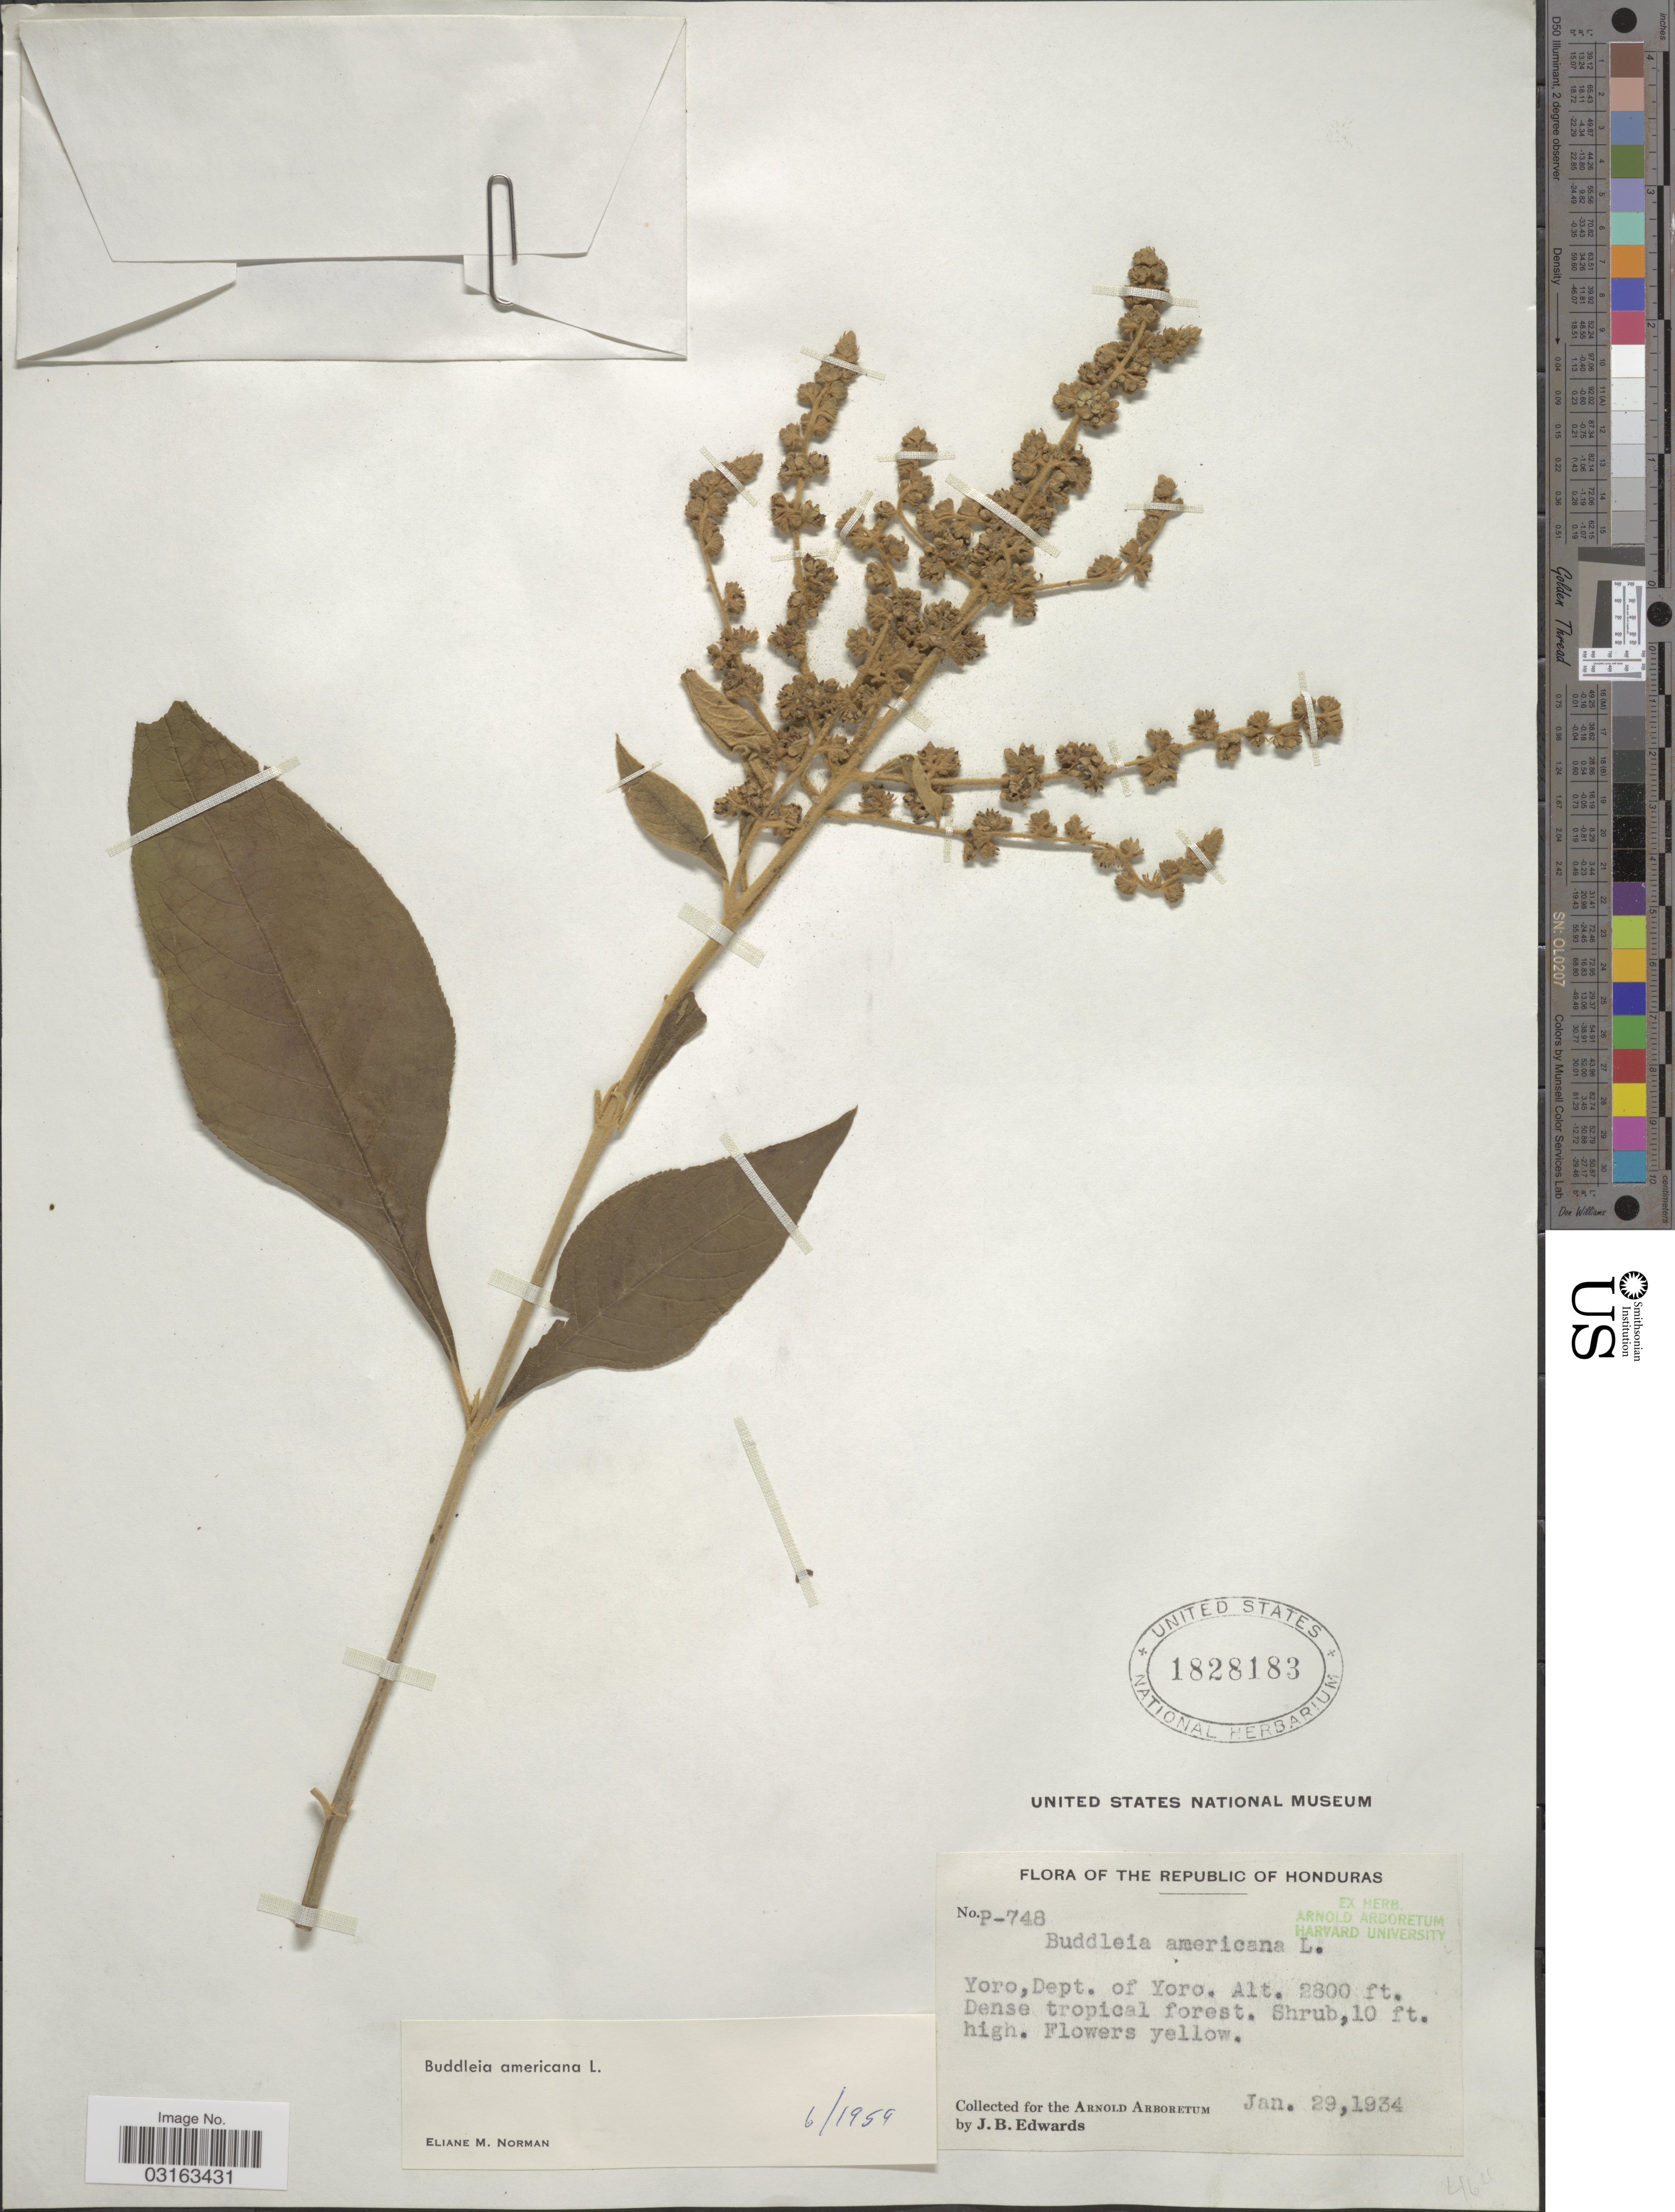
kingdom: Plantae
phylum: Tracheophyta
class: Magnoliopsida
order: Lamiales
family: Scrophulariaceae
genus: Buddleja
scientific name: Buddleja americana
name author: L.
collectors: J. B. Edwards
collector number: P-748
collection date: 1934-01-29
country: Honduras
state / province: Yoro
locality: Yoro, Dept. of Yoro.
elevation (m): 853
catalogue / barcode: US 1828183